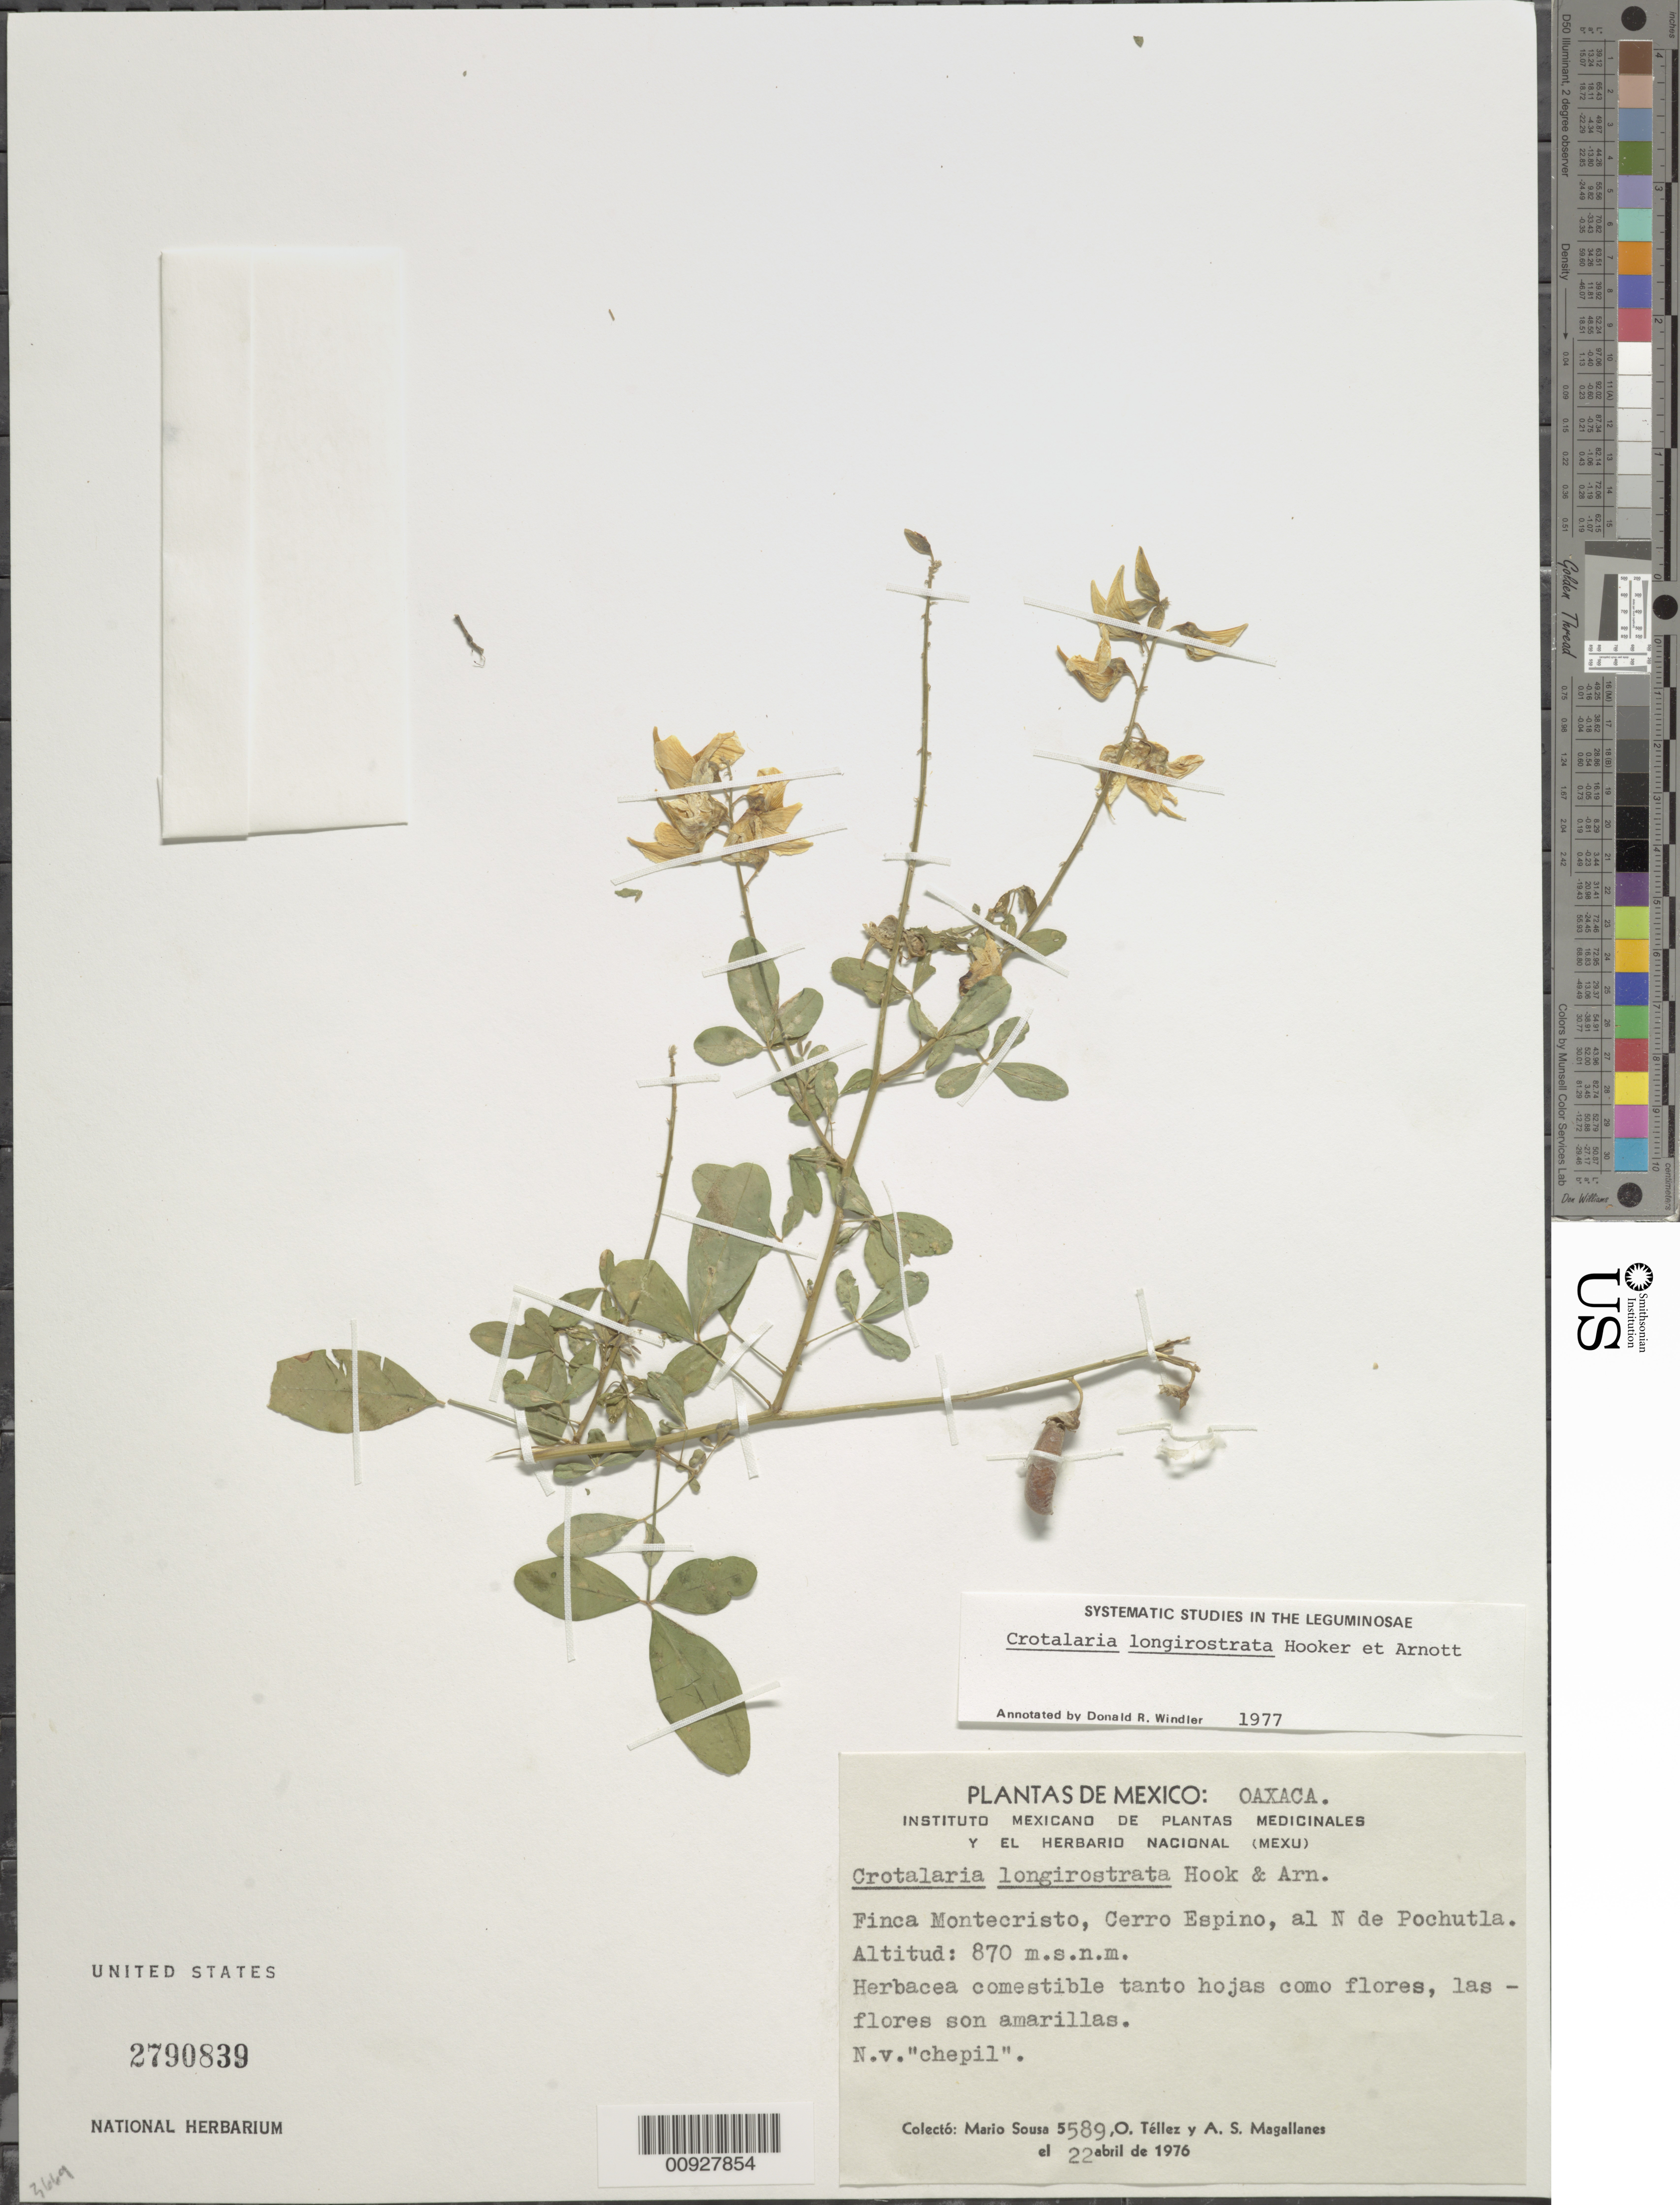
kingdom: Plantae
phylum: Tracheophyta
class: Magnoliopsida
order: Fabales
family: Fabaceae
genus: Crotalaria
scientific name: Crotalaria longirostrata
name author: Hook. & Arn.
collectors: M. Sousa S., O. Téllez V. & A. Magallanes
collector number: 5589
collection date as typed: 22 Apr 1976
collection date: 1976-04-22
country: Mexico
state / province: Oaxaca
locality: Finca Montecristo, Cerro Espino, al N de Pochutla.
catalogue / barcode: US 2790839